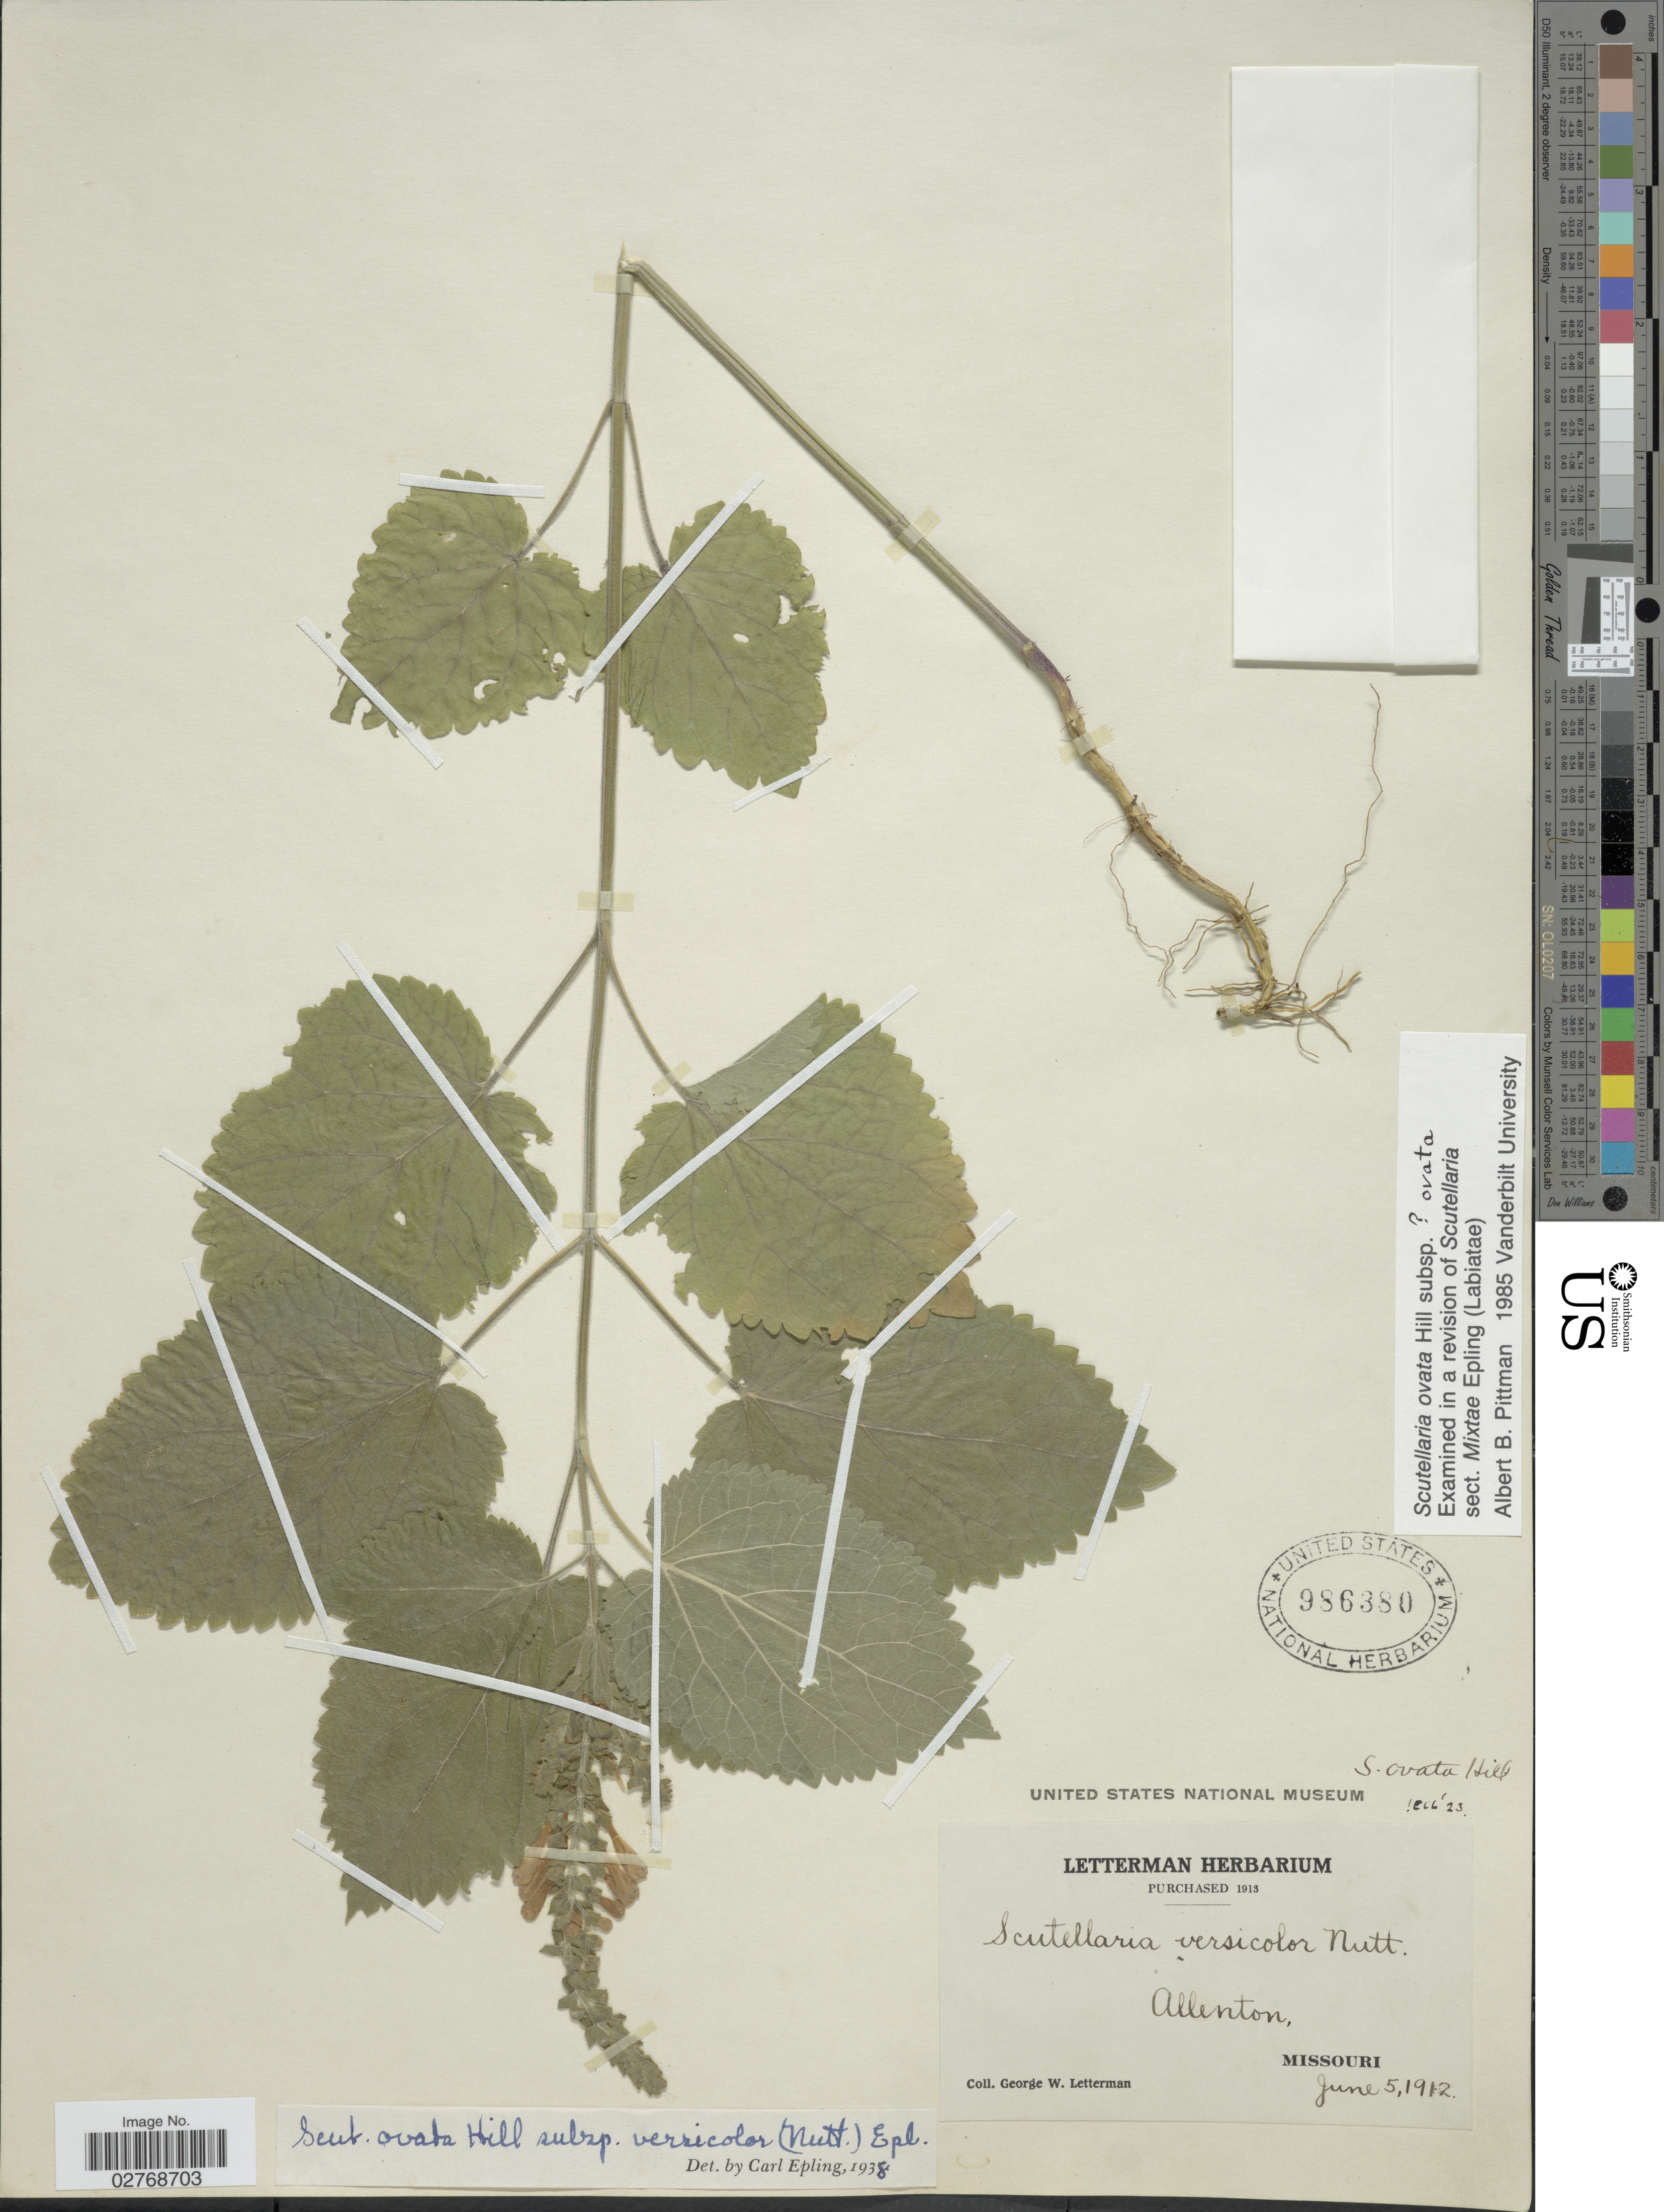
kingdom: Plantae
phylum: Tracheophyta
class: Magnoliopsida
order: Lamiales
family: Lamiaceae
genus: Scutellaria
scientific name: Scutellaria ovata subsp. versicolor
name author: (Nutt.) Epling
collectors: G. W. Letterman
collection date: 1912-06-05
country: United States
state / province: Missouri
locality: Allenton.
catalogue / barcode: US 986380